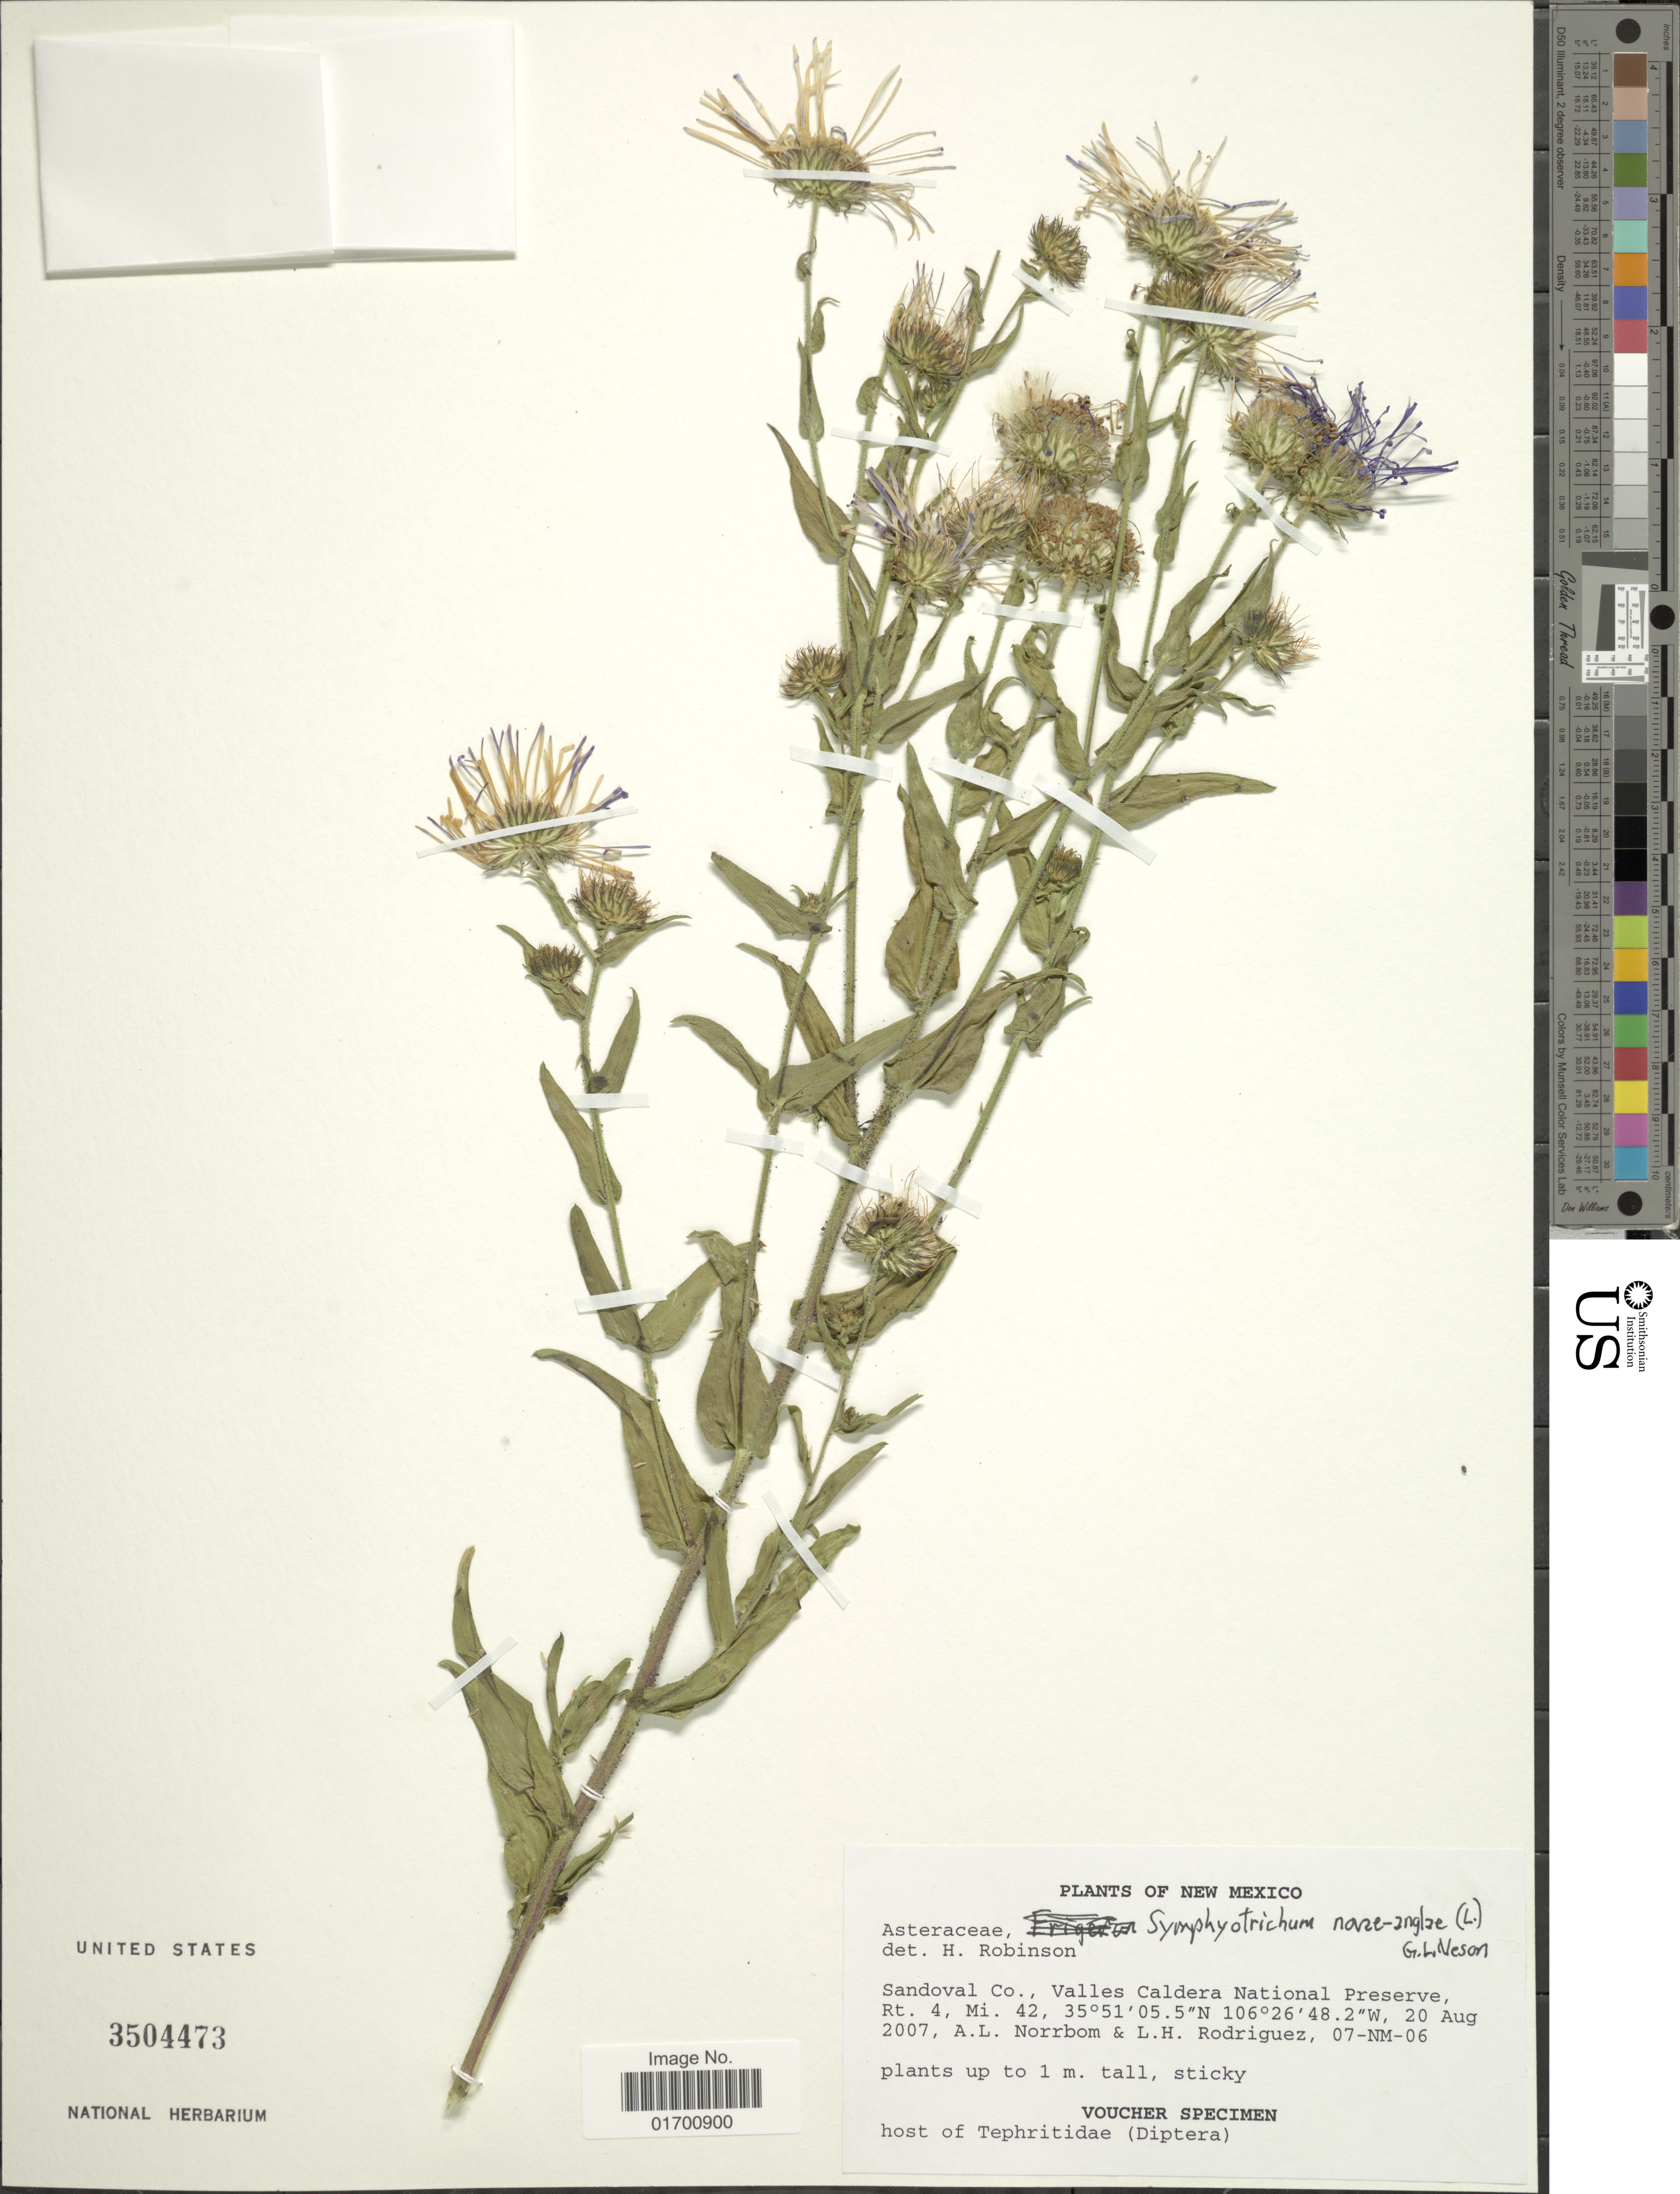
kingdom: Plantae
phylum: Tracheophyta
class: Magnoliopsida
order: Asterales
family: Asteraceae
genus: Symphyotrichum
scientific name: Symphyotrichum novae-angliae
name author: (L.) G.L. Nesom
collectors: A. L. Norrbom & L. Rodriguez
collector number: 07-NM-06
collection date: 2007-08-20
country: United States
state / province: New Mexico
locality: Sandoval Co., Valles Caldera National Preserve, Rt. 4, mi. 42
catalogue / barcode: US 3504473